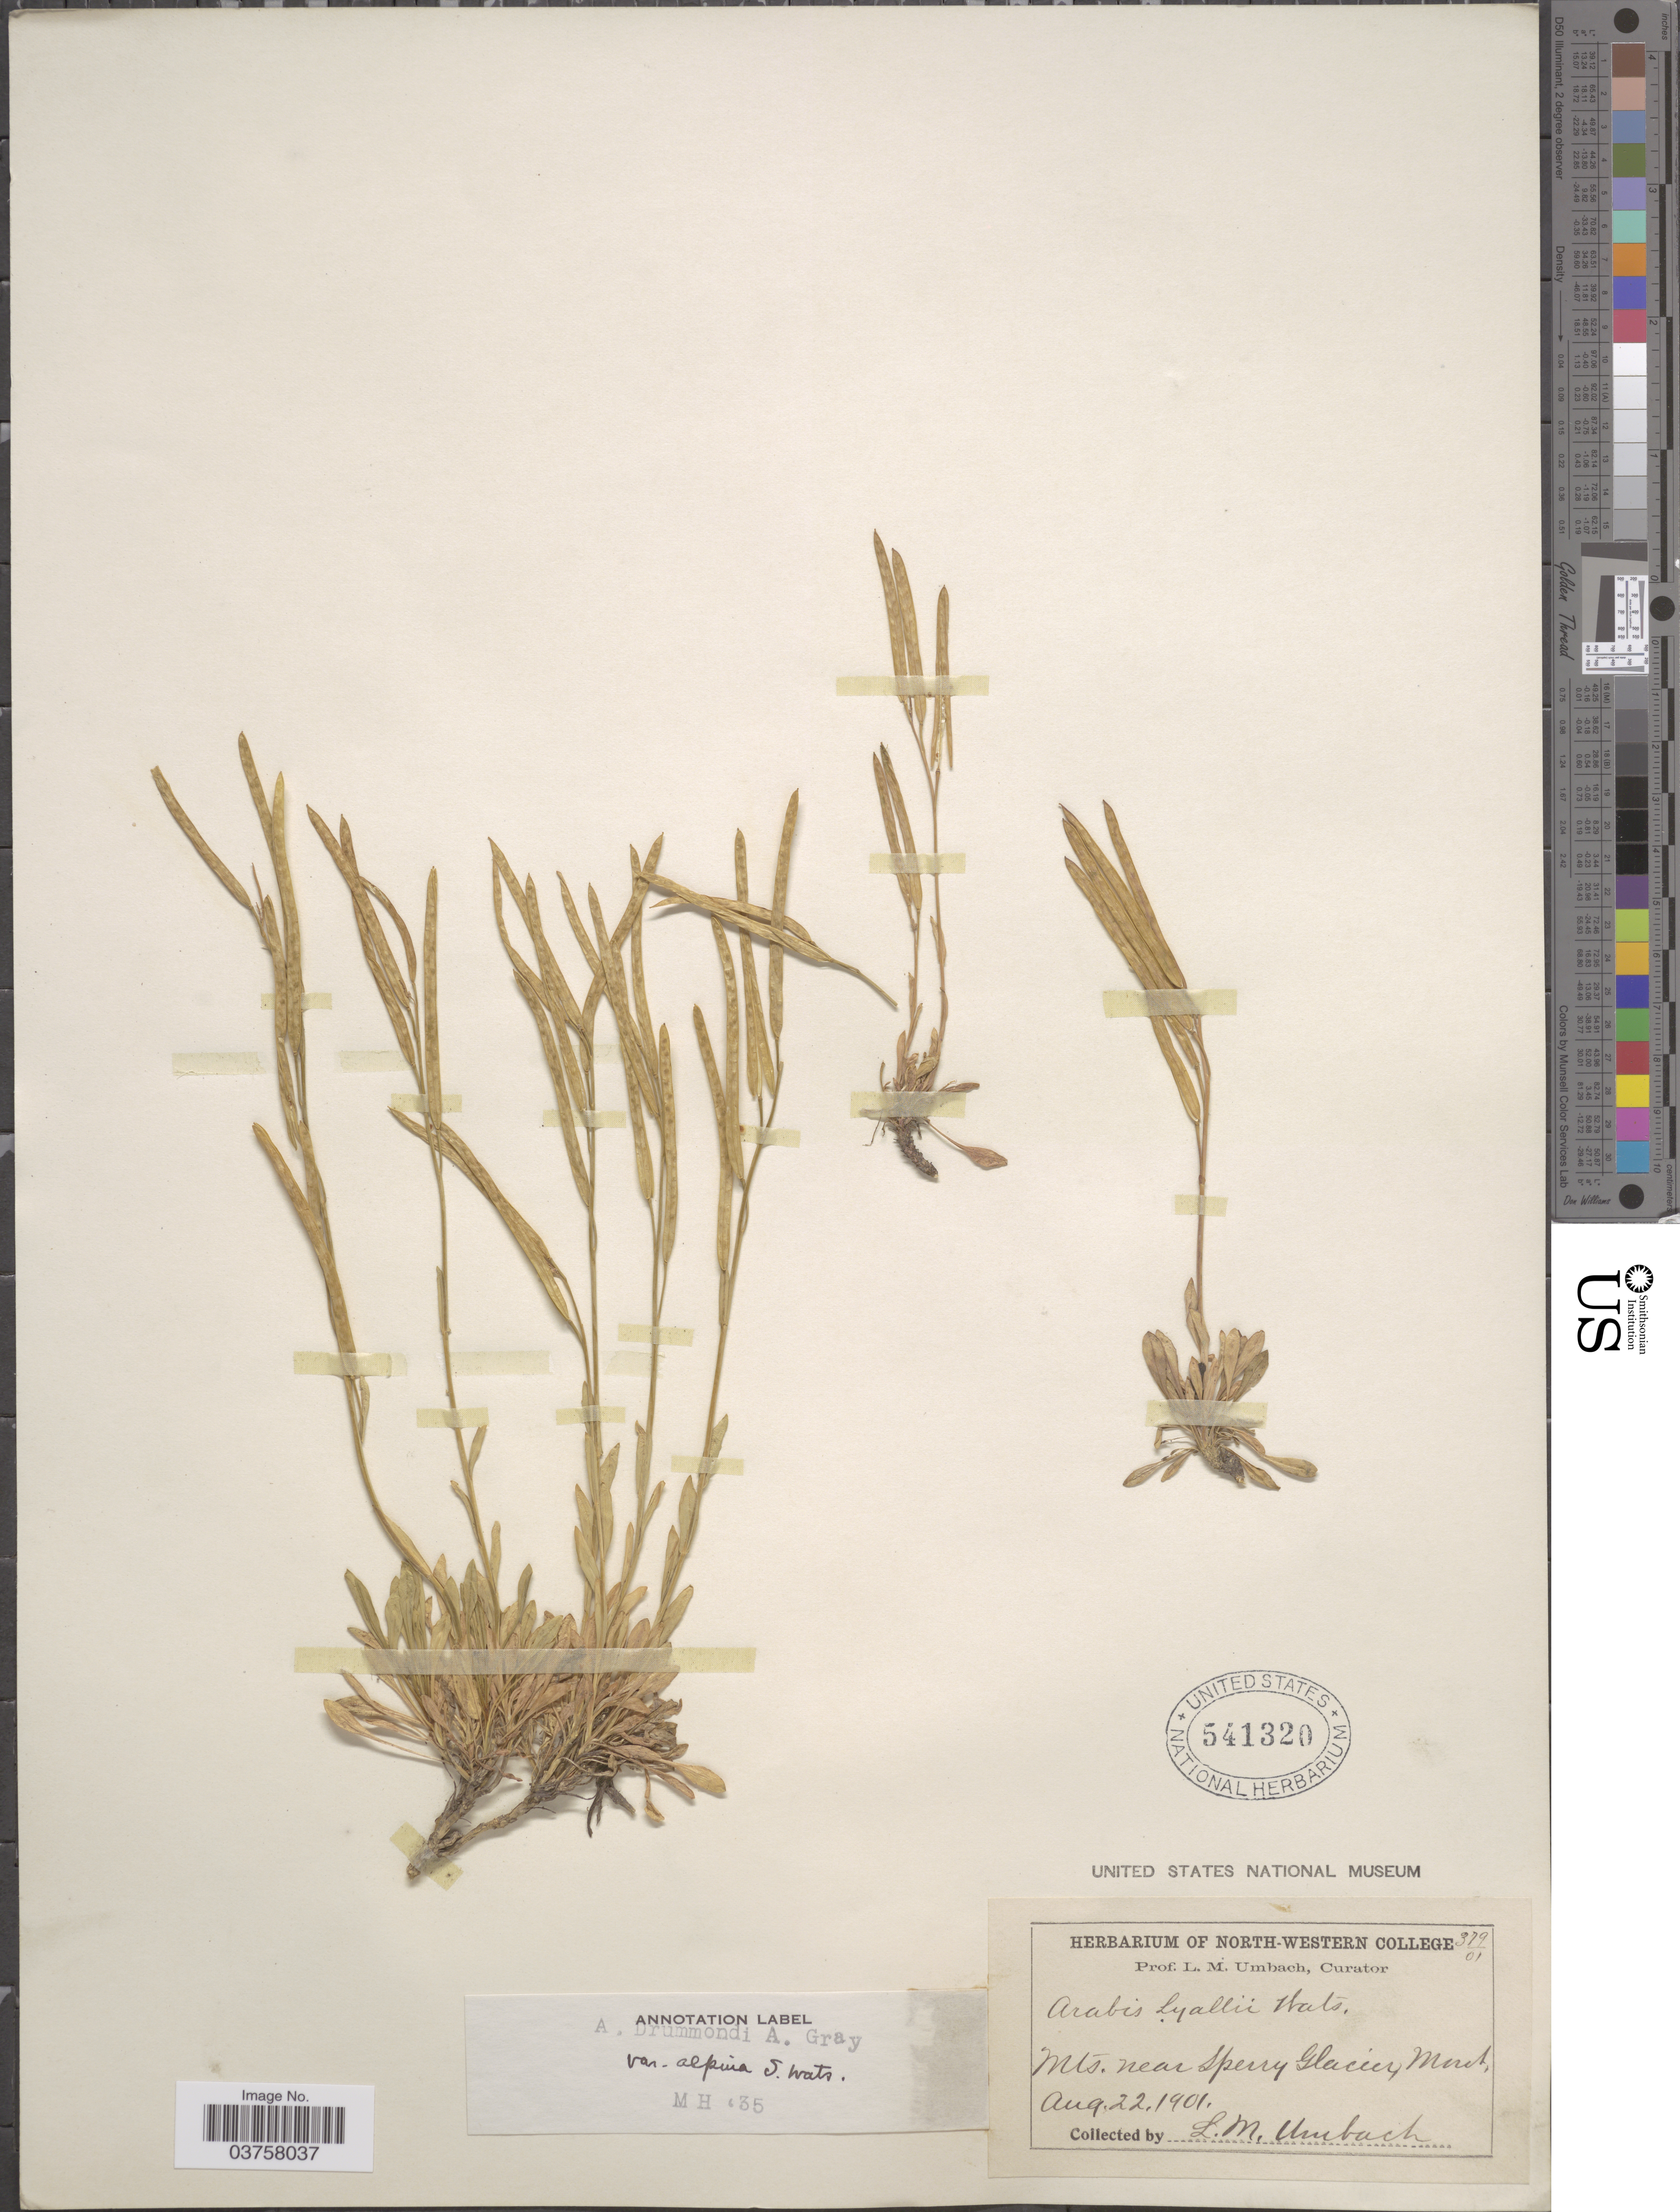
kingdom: Plantae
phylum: Tracheophyta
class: Magnoliopsida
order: Brassicales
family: Brassicaceae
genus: Arabis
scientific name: Arabis lyallii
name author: S. Watson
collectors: L. M. Umbach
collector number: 379/01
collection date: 1901-08-22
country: United States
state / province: Montana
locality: Mts. near Sperry Glacier.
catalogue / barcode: US 541320